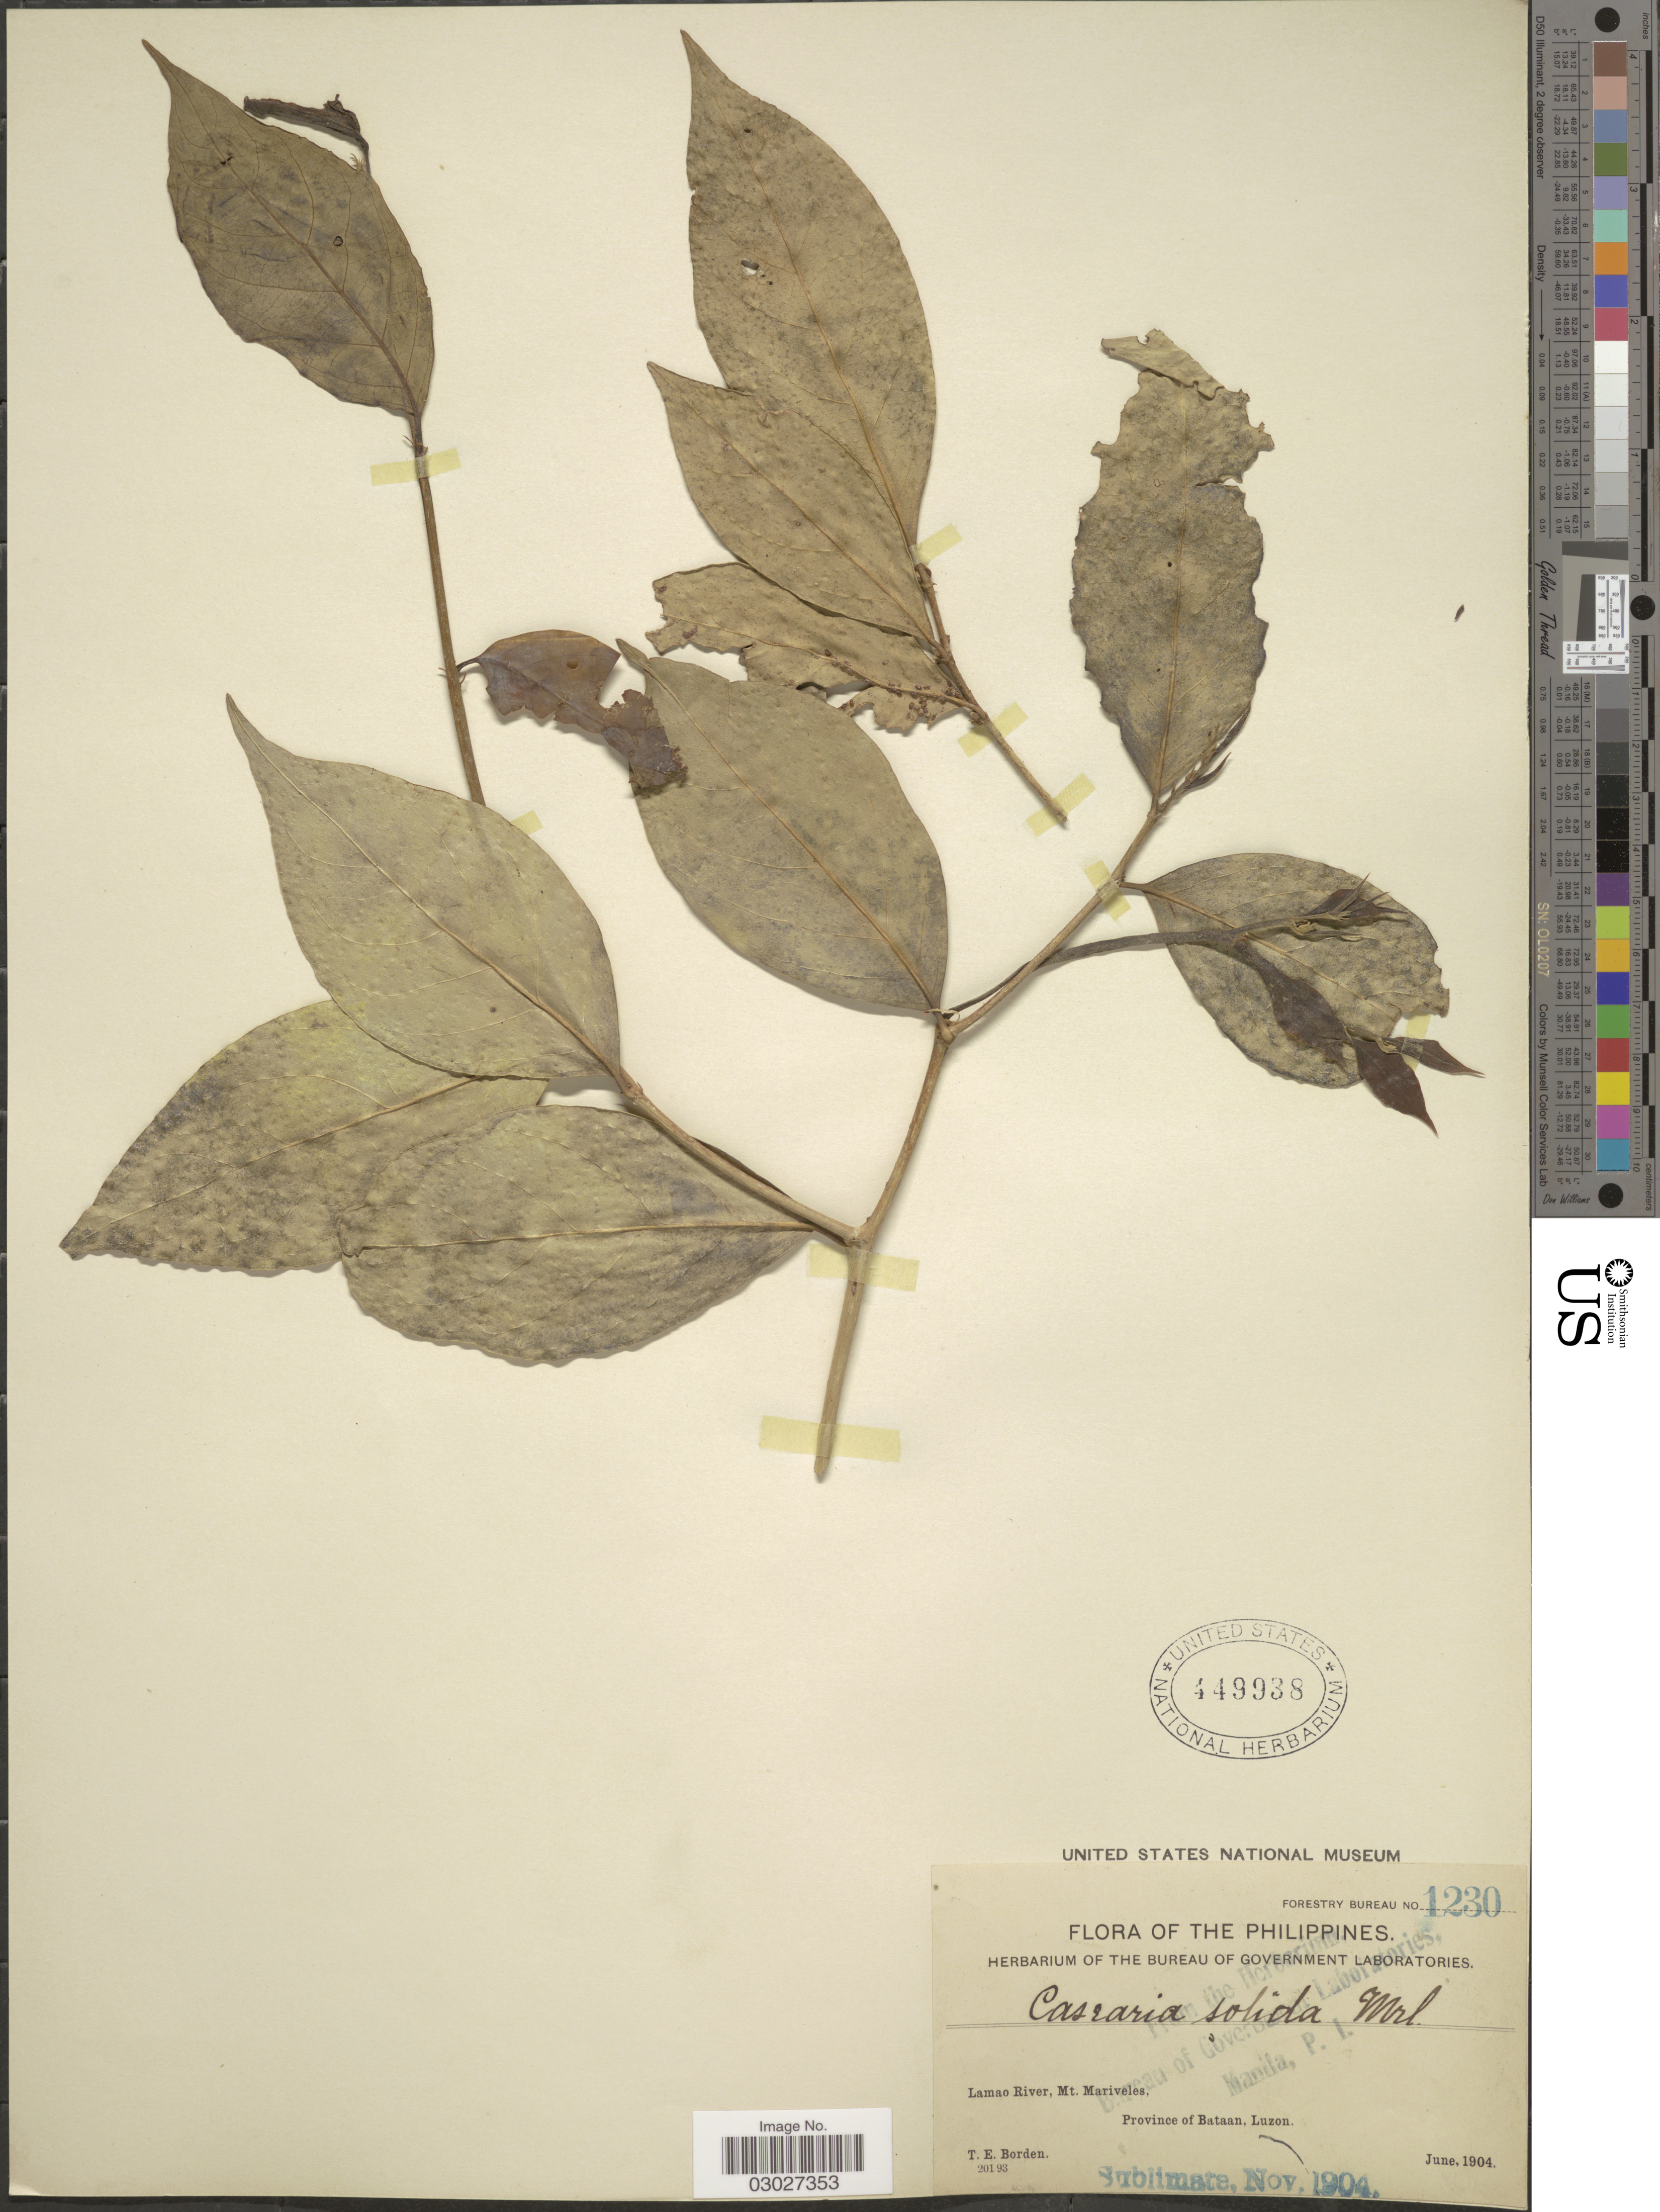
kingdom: Plantae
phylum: Tracheophyta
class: Magnoliopsida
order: Malpighiales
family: Salicaceae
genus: Casearia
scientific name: Casearia trivalvis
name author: (Blanco) Merr.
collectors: T. E. Borden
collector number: Forestry Bureau 1230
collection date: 1904-06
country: Philippines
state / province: Cagayan Valley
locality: Lamao River, Mt. Mariveles, Province of Bataan, Luzon.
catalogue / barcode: US 449938